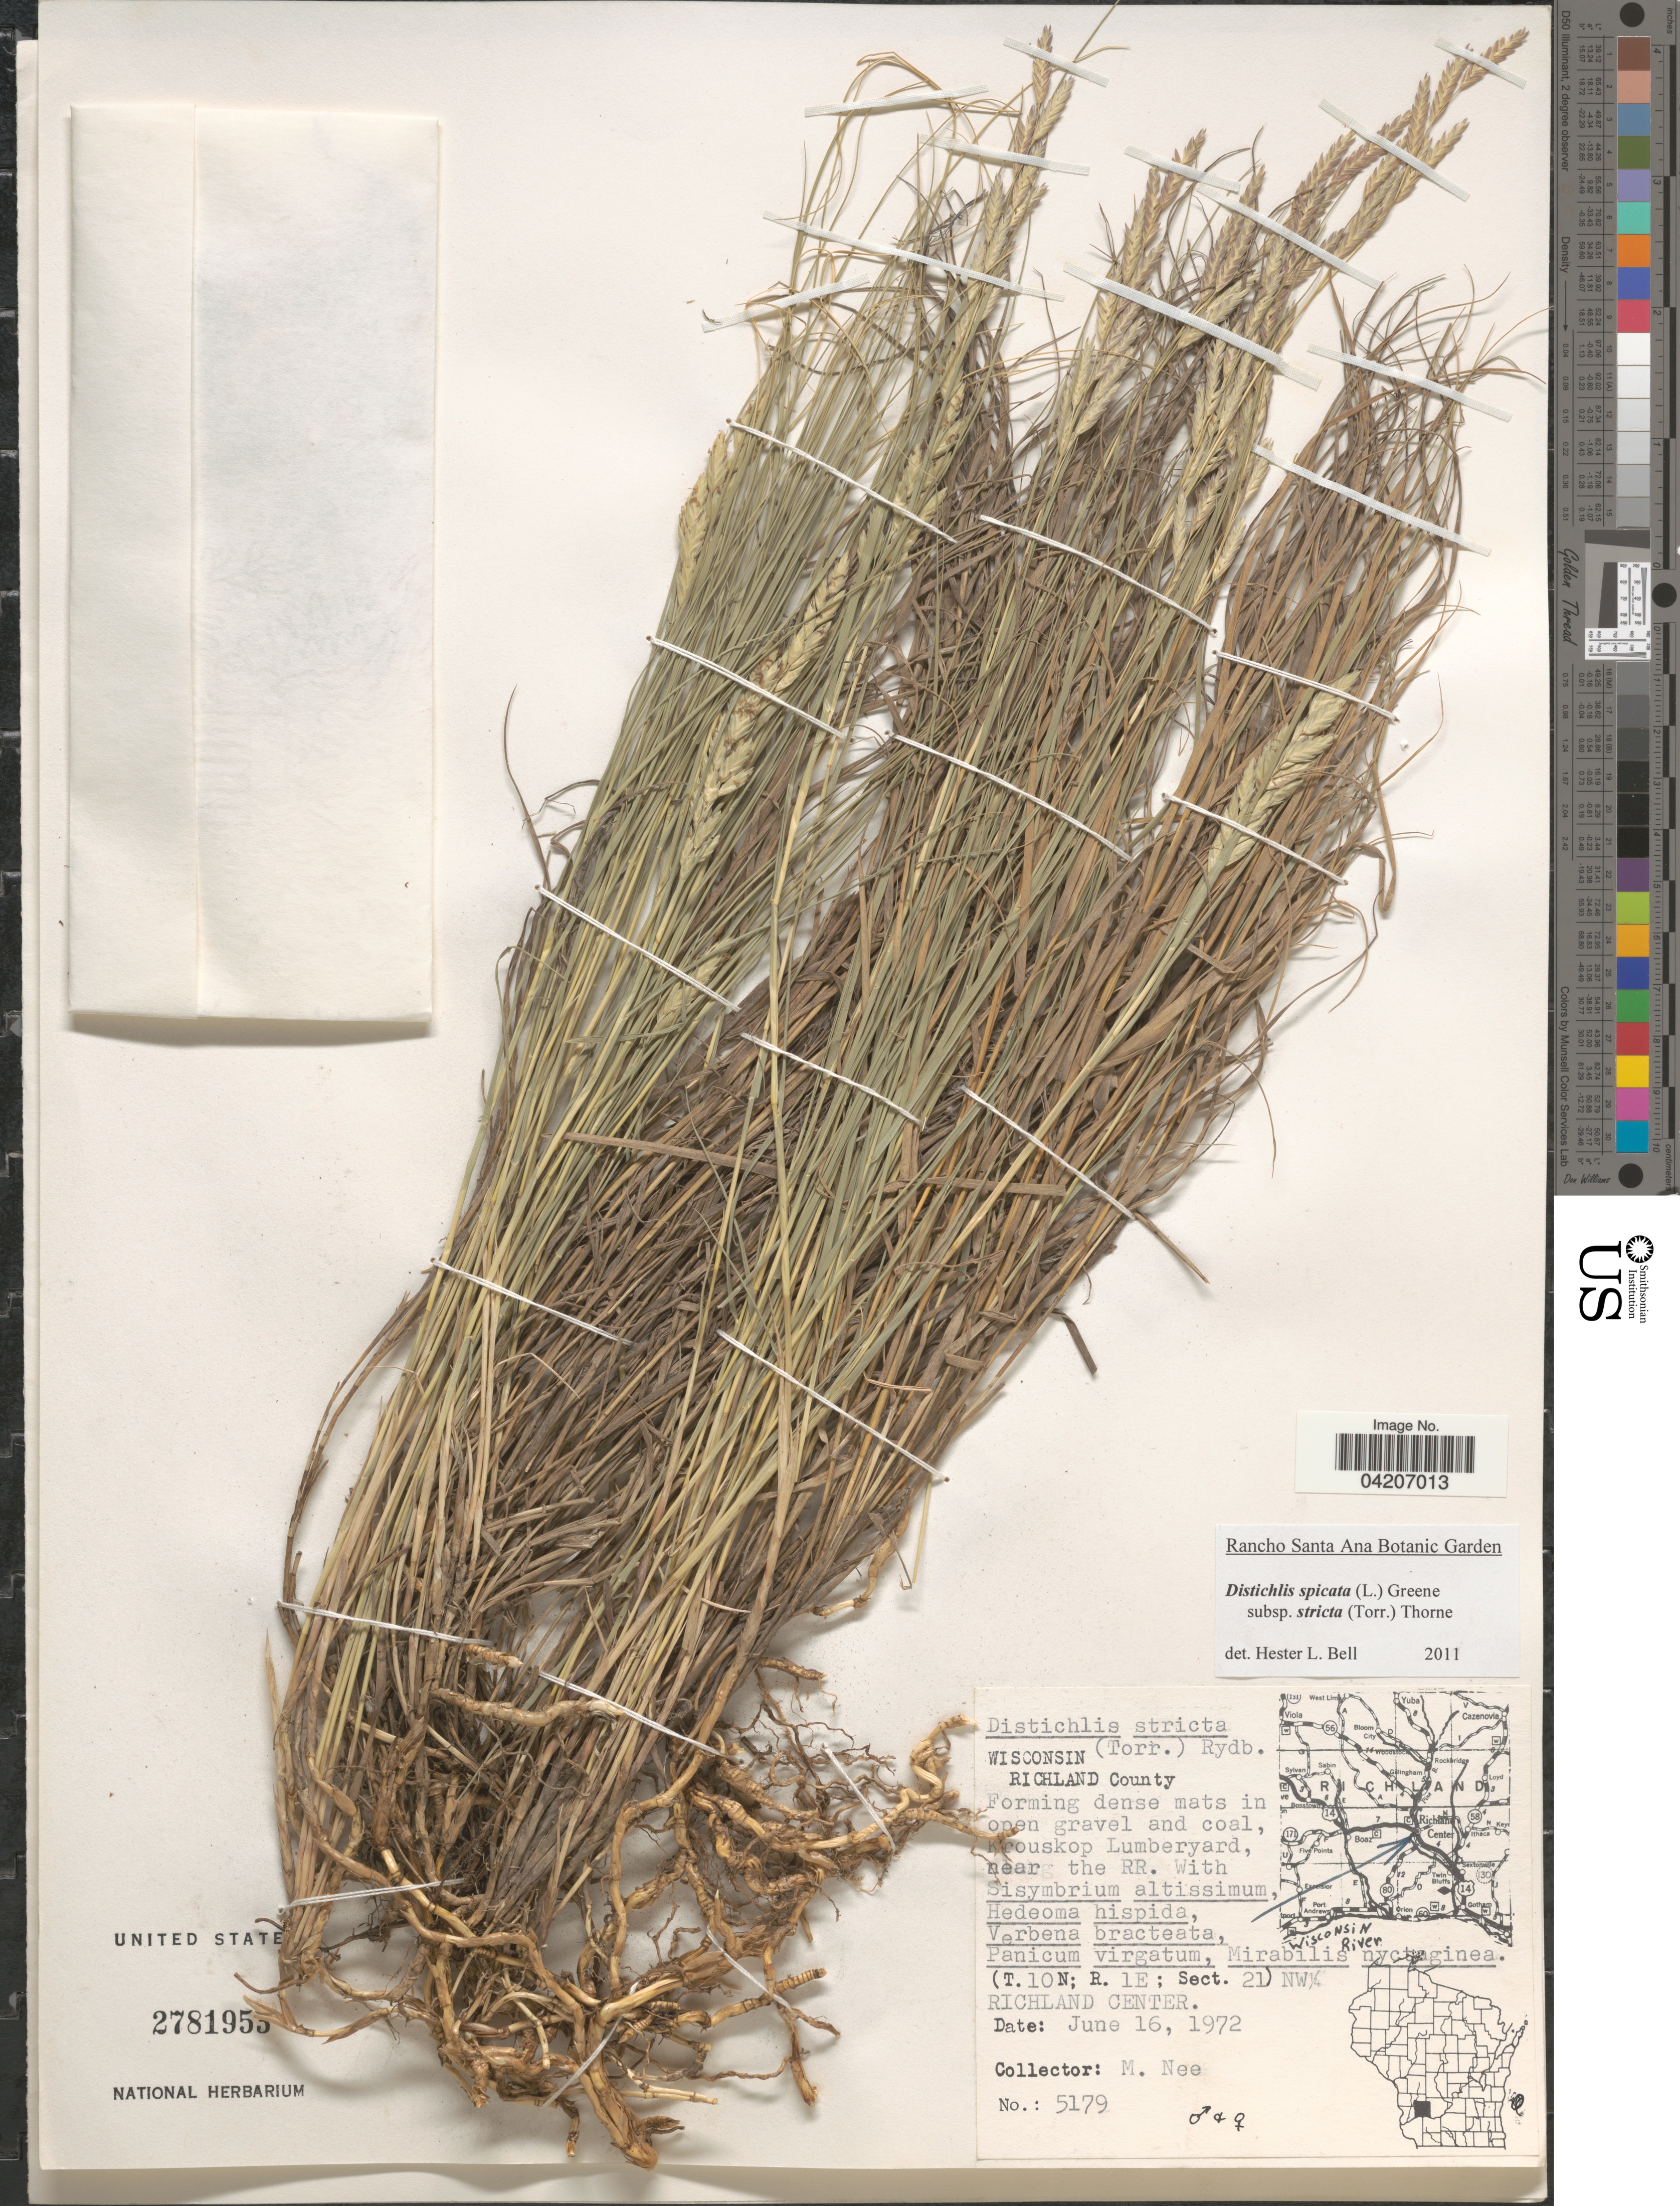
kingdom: Plantae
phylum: Tracheophyta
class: Liliopsida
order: Poales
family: Poaceae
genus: Distichlis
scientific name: Distichlis spicata subsp. stricta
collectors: M. Nee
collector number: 5179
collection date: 1972-06-16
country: United States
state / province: Wisconsin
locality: Richland County. (T. 10N; R. 1E; Sect. 21) NW¼ Richland Center.